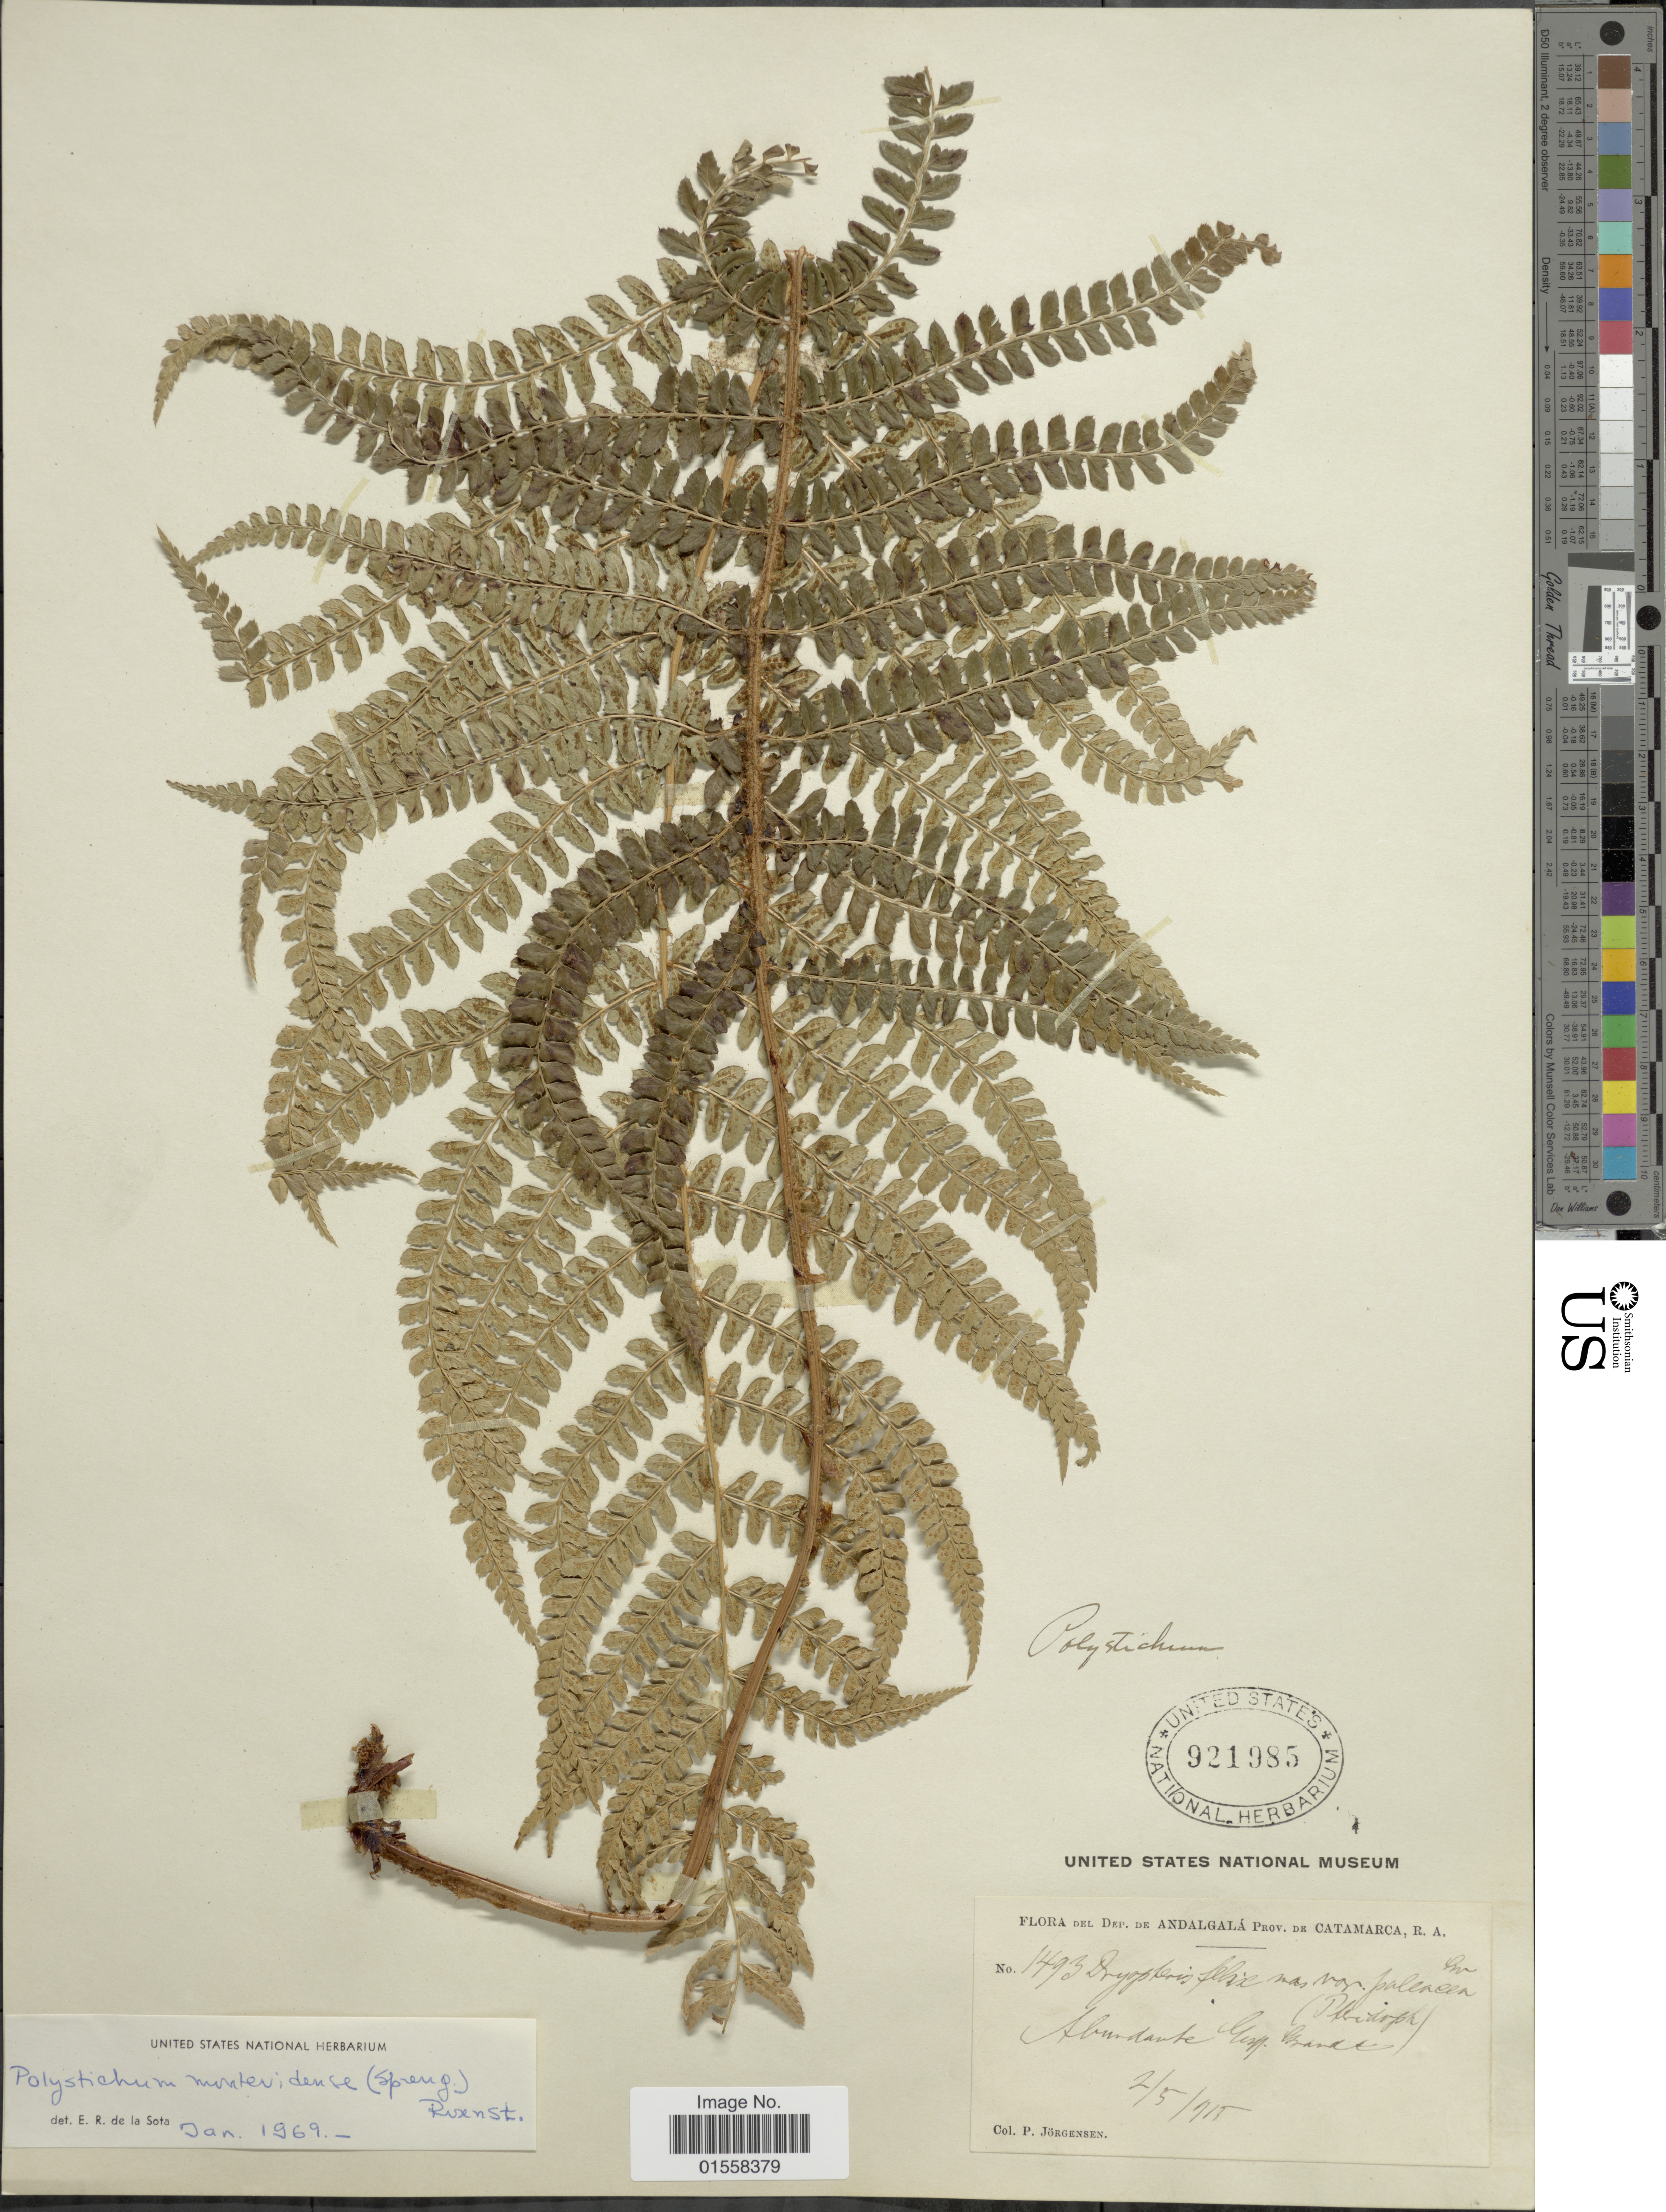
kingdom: Plantae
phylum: Tracheophyta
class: Polypodiopsida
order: Polypodiales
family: Dryopteridaceae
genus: Polystichum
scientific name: Polystichum montevidense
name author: (Spreng.) Rosenst.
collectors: P. Jörgensen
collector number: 1493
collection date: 1915-05-02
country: Argentina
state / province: Catamarca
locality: Dep. de Andalgala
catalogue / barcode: US 921985